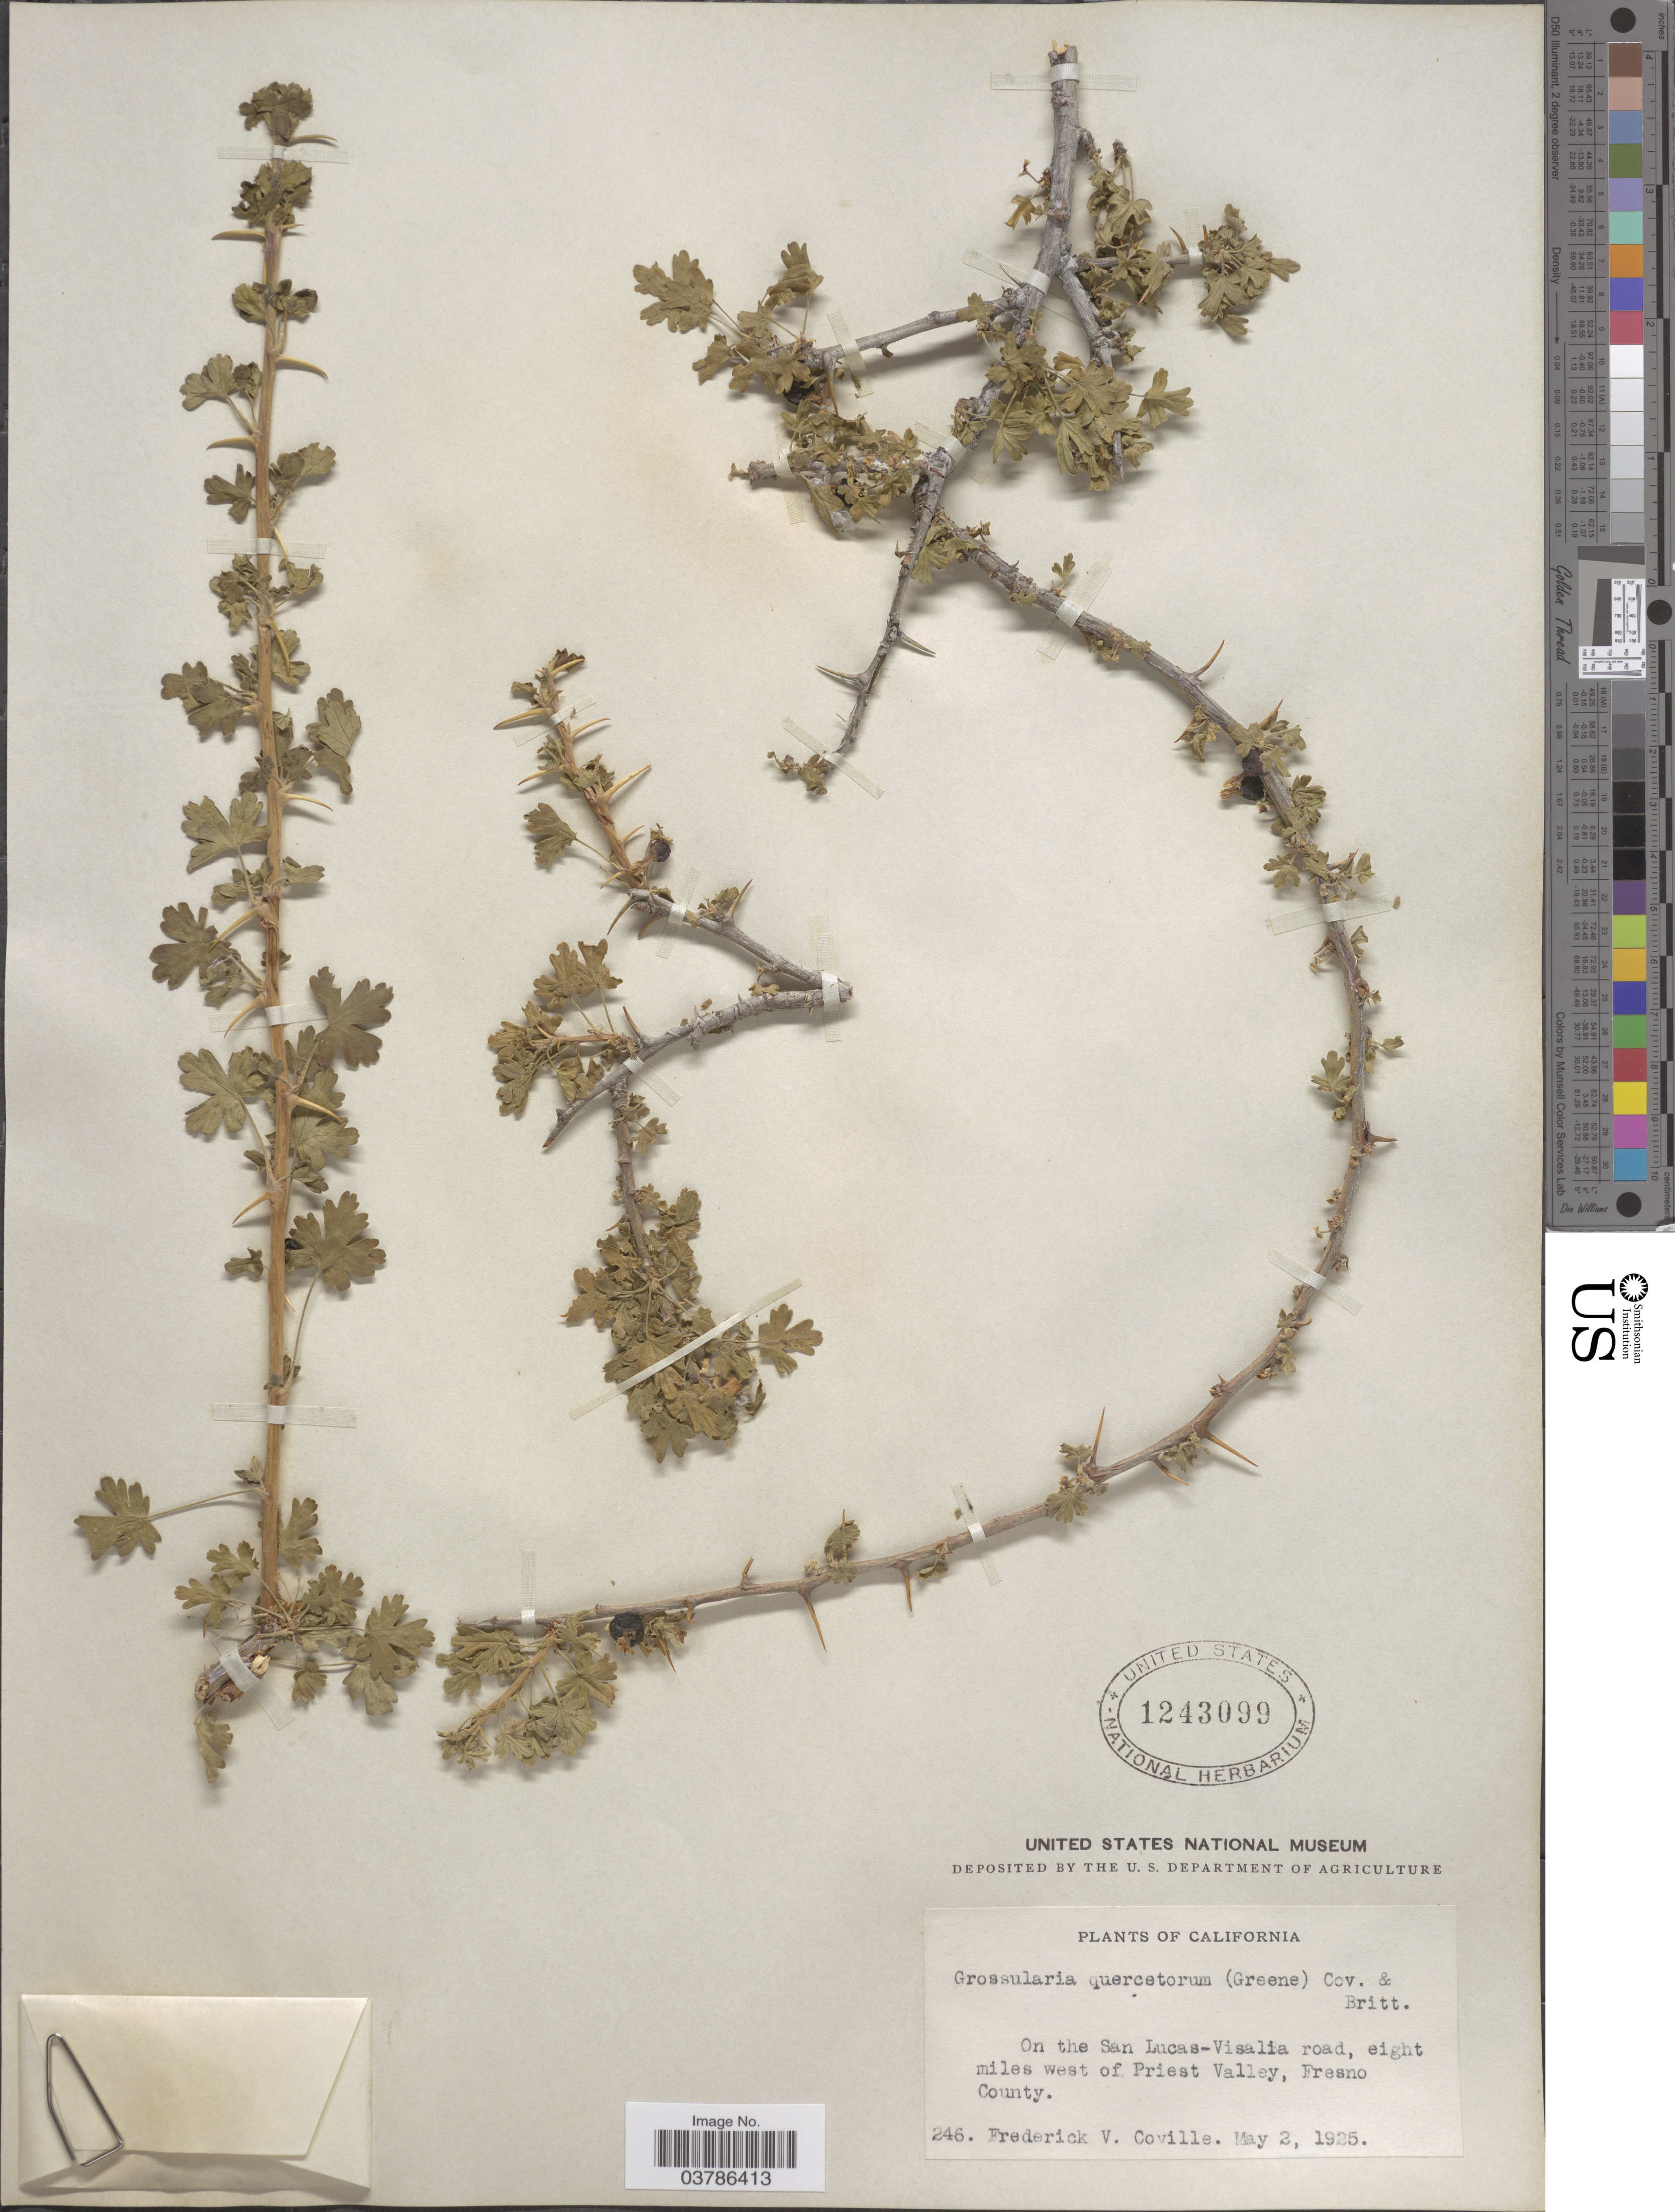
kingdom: Plantae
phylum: Tracheophyta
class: Magnoliopsida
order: Saxifragales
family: Grossulariaceae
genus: Ribes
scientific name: Ribes quercetorum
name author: Greene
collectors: F. V. Coville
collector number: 246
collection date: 1925-05-02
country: United States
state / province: California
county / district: Fresno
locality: On the San Lucas-Visalia road, eight miles west of Priest Valley, Fresno County.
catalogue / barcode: US 1243099